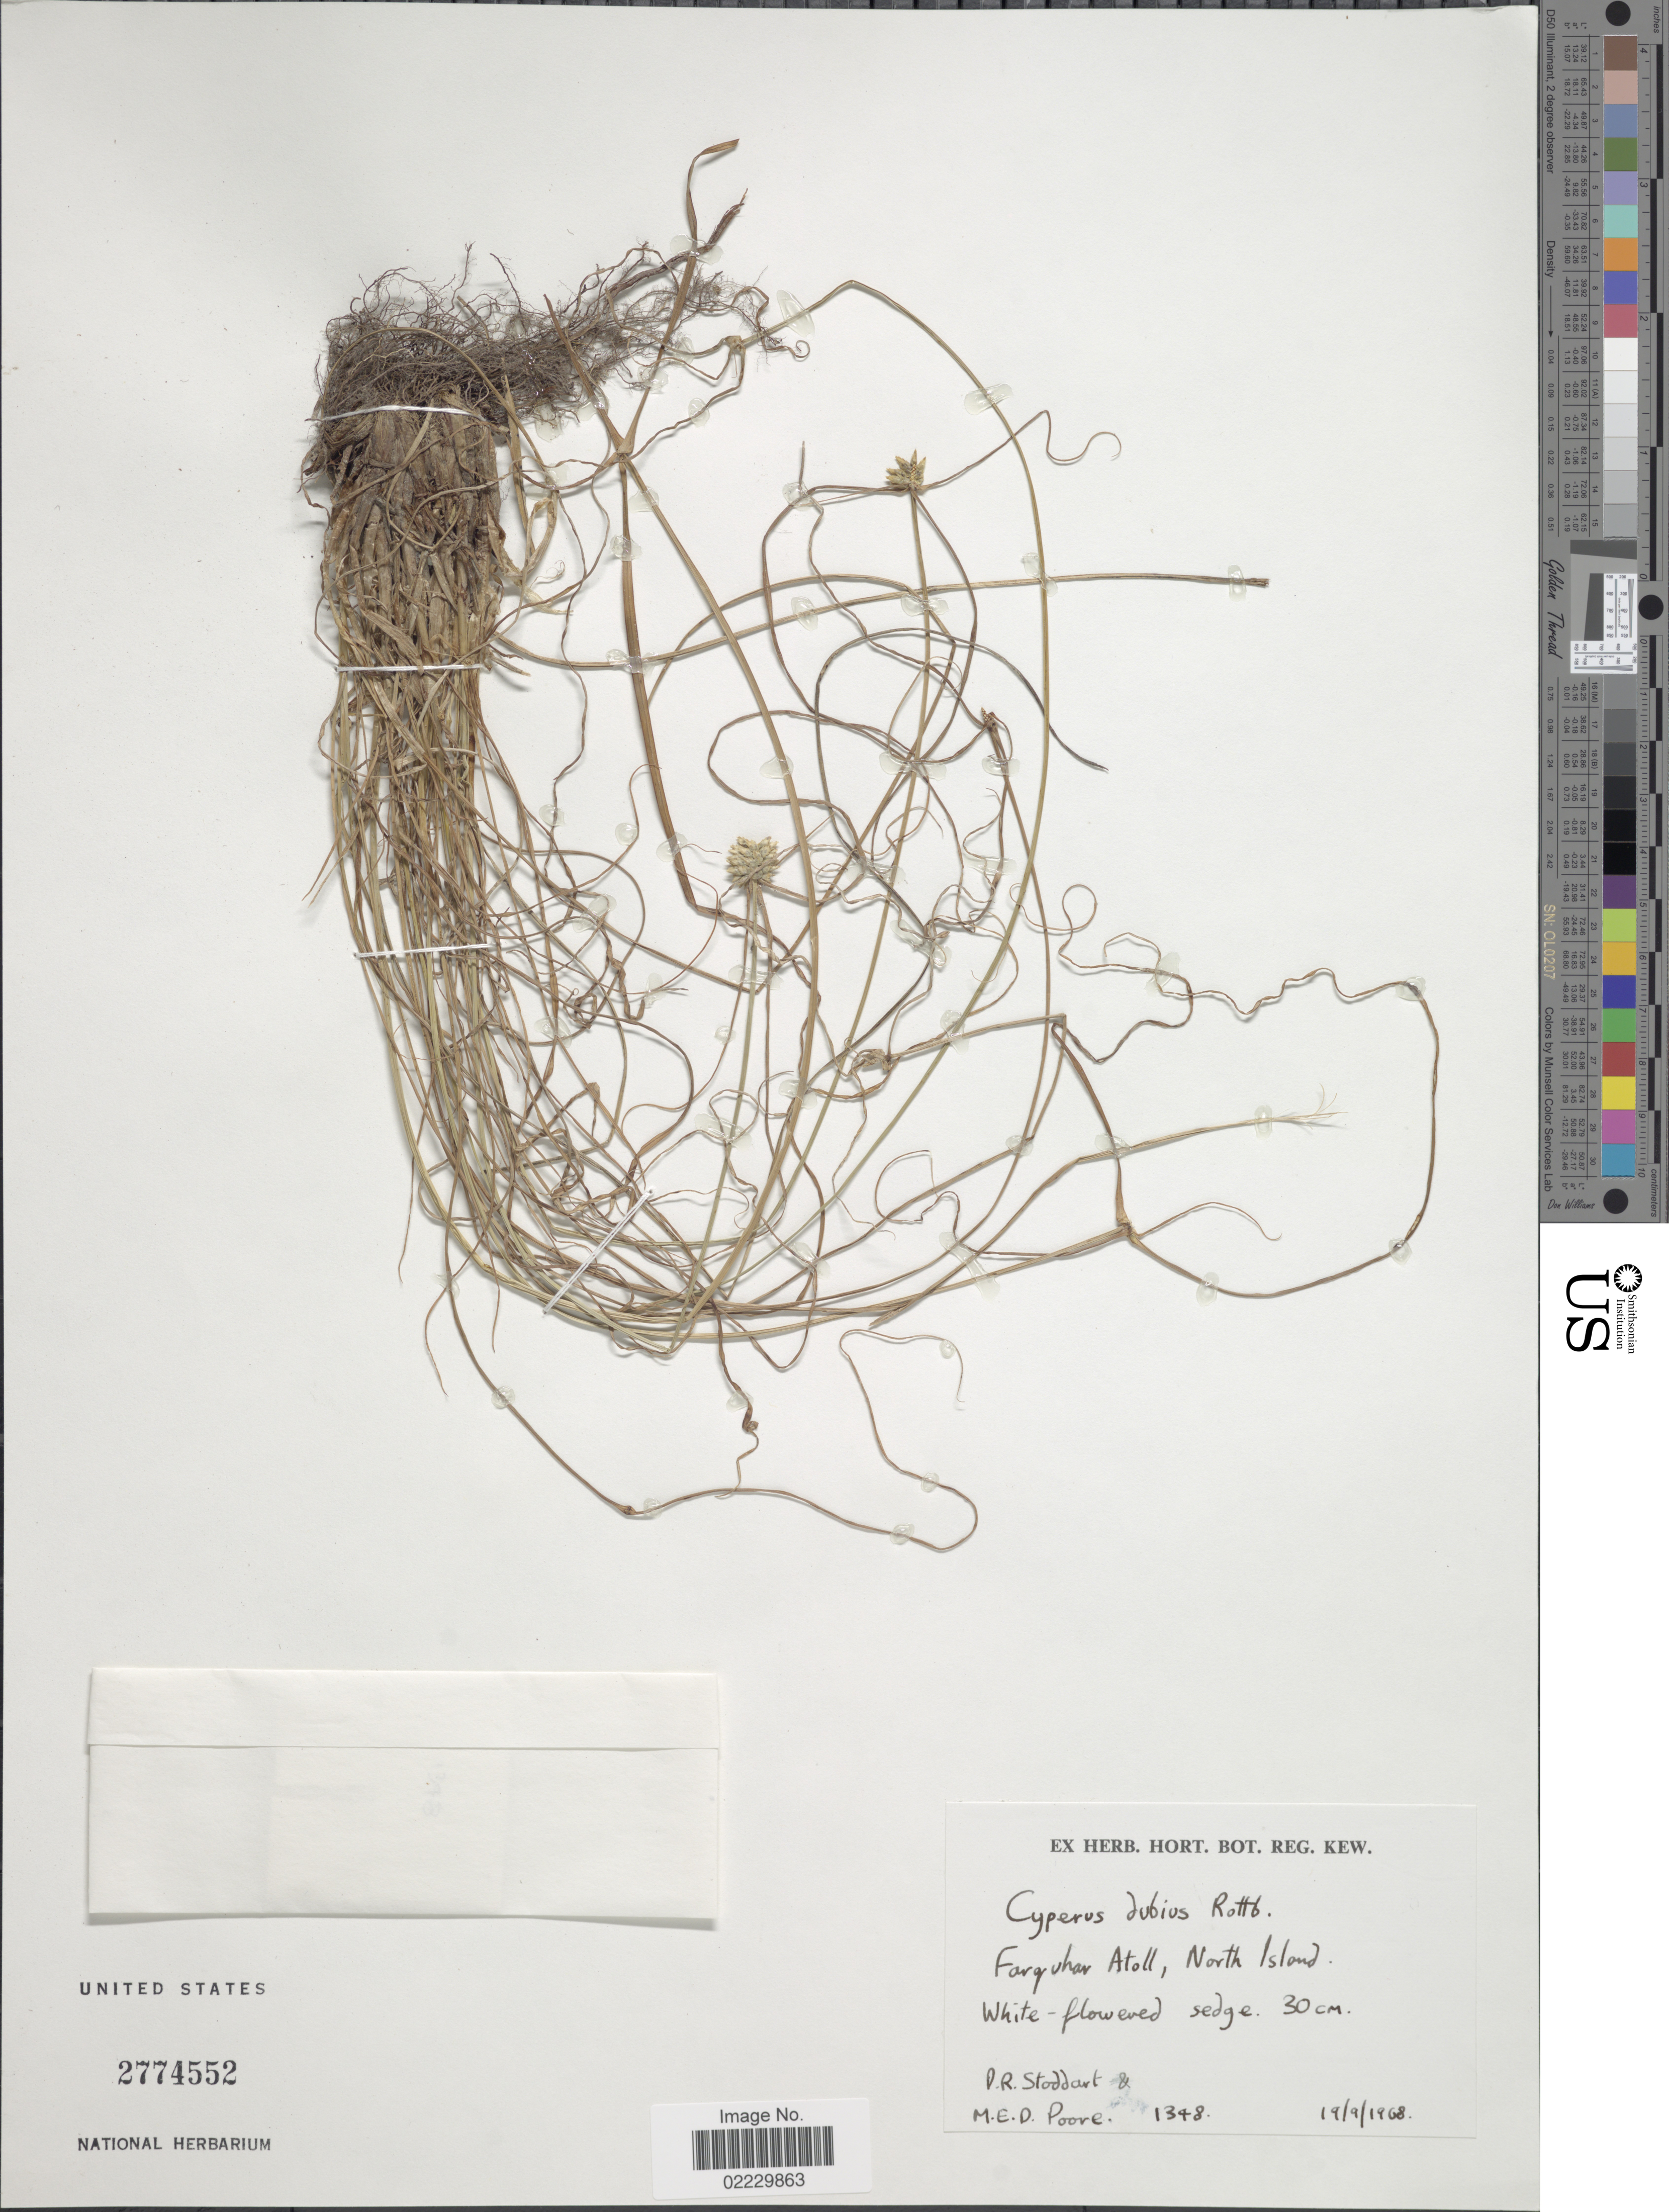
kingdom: Plantae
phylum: Tracheophyta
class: Liliopsida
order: Poales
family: Cyperaceae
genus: Cyperus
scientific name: Cyperus dubius Rottb. var. dubius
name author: Rottb.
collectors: D. R. Stoddart & M. E. D. Poore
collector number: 1348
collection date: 1968-09-19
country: Seychelles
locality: Poore, M. E. D. Atoll, North Island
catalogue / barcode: US 2274552